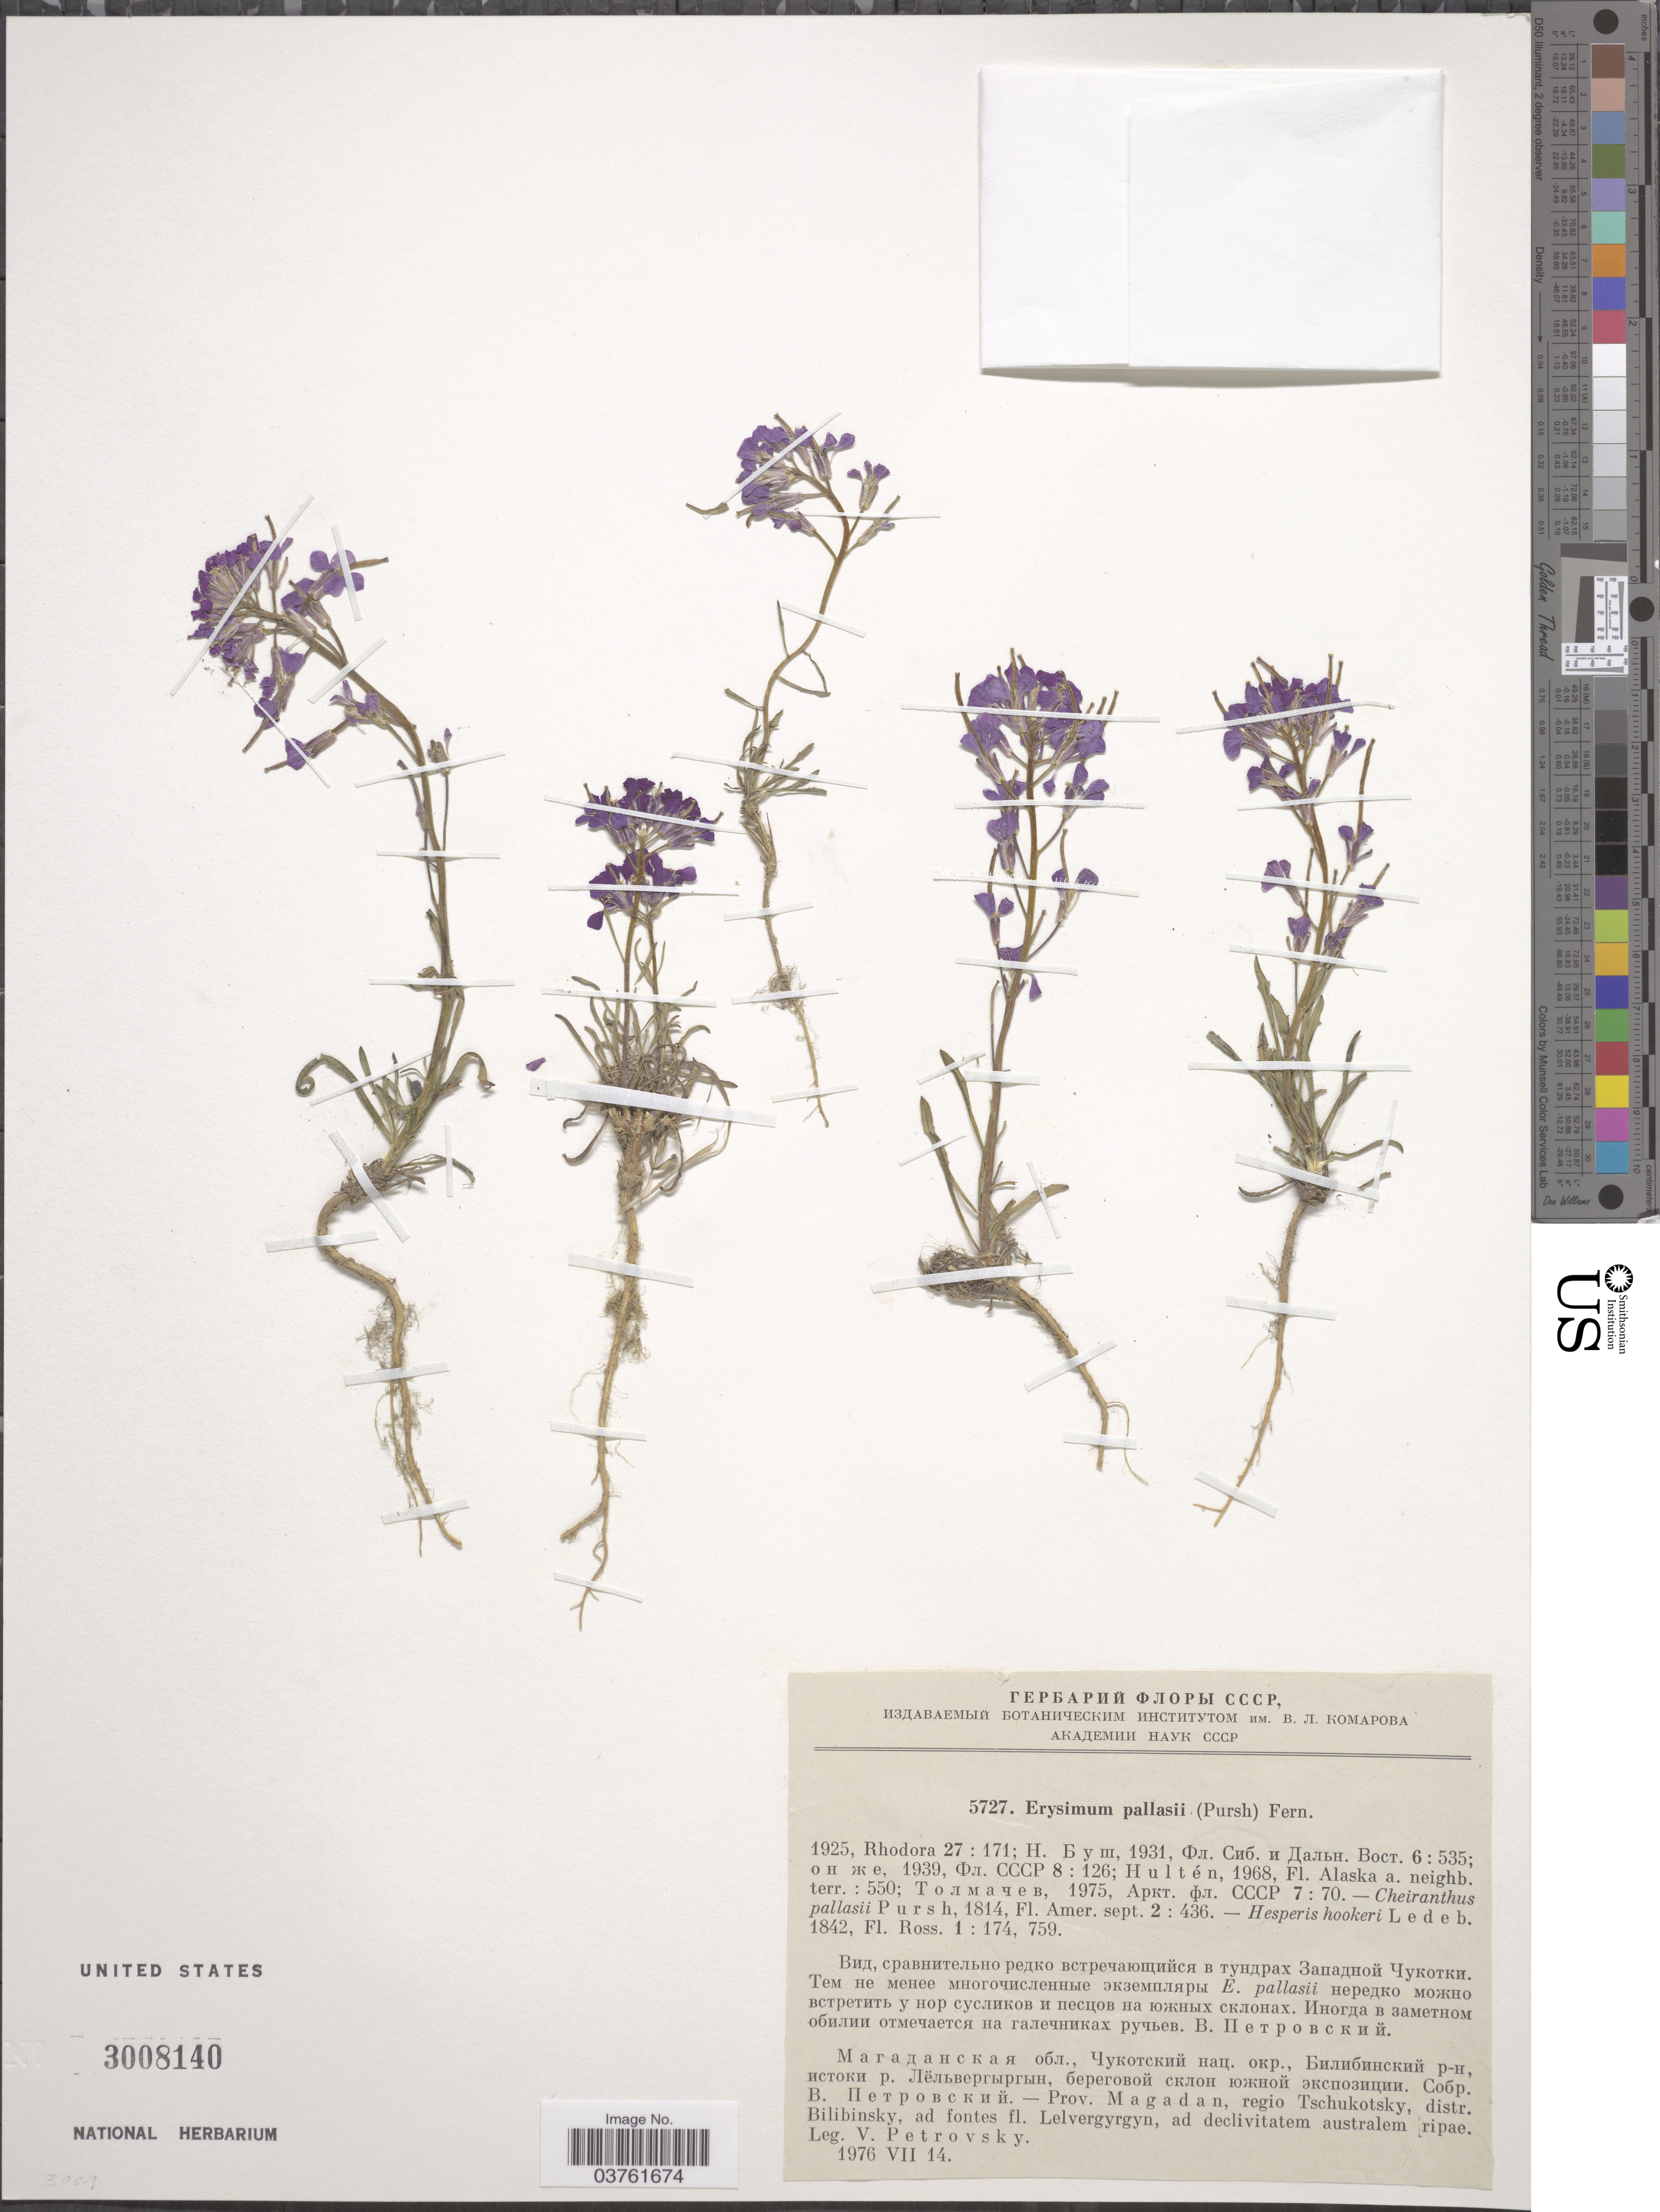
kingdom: Plantae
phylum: Tracheophyta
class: Magnoliopsida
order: Brassicales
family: Brassicaceae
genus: Erysimum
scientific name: Erysimum pallasii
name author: (Pursh) Fernald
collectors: V. Petrovsky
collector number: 5727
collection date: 1976-07-14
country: Russian Federation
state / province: Chukotka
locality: Regio Tschukotsky, distr. Bilibinsky, ad fontes fl. Lelvergyrgyn.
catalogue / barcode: US 3008140